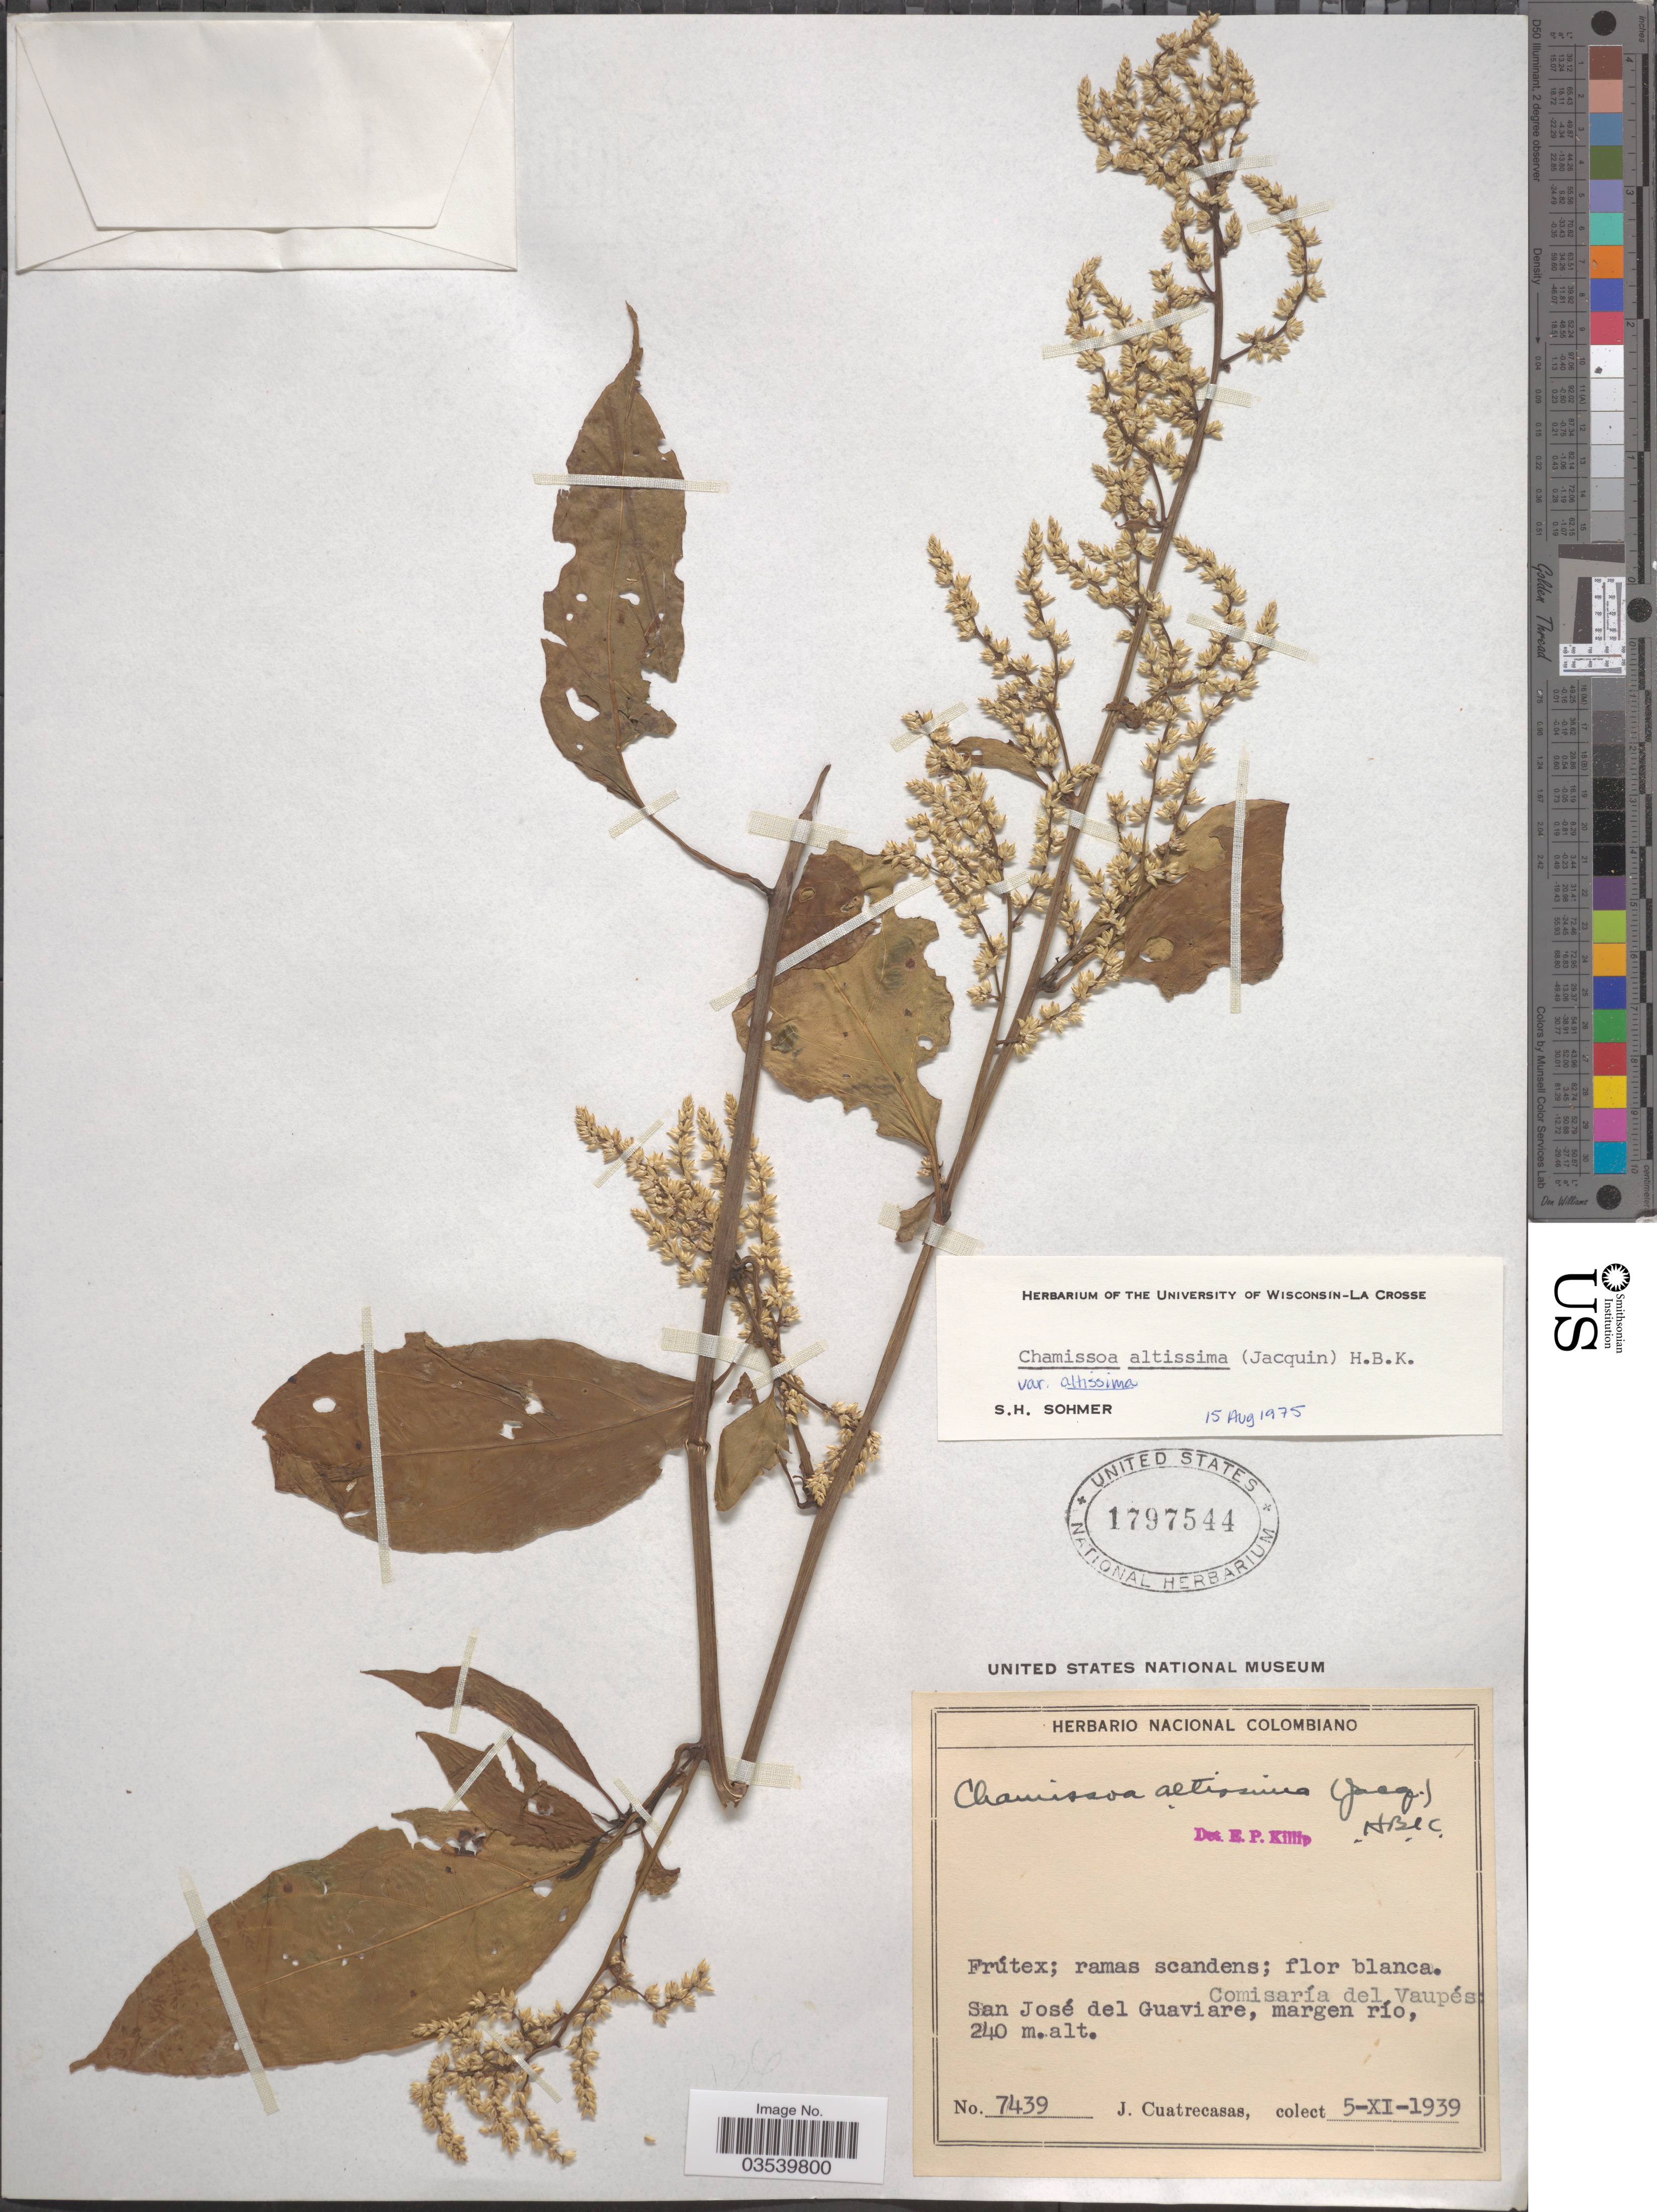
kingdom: Plantae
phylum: Tracheophyta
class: Magnoliopsida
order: Caryophyllales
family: Amaranthaceae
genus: Chamissoa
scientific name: Chamissoa altissima var. altissima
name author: (Jacq.) Kunth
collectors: J. Cuatrecasas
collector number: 7439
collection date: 1939-12-05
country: Colombia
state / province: Vaupés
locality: San José del Guaviare, margen río, Comisaría del Vaupés.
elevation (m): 240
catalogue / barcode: US 1797544